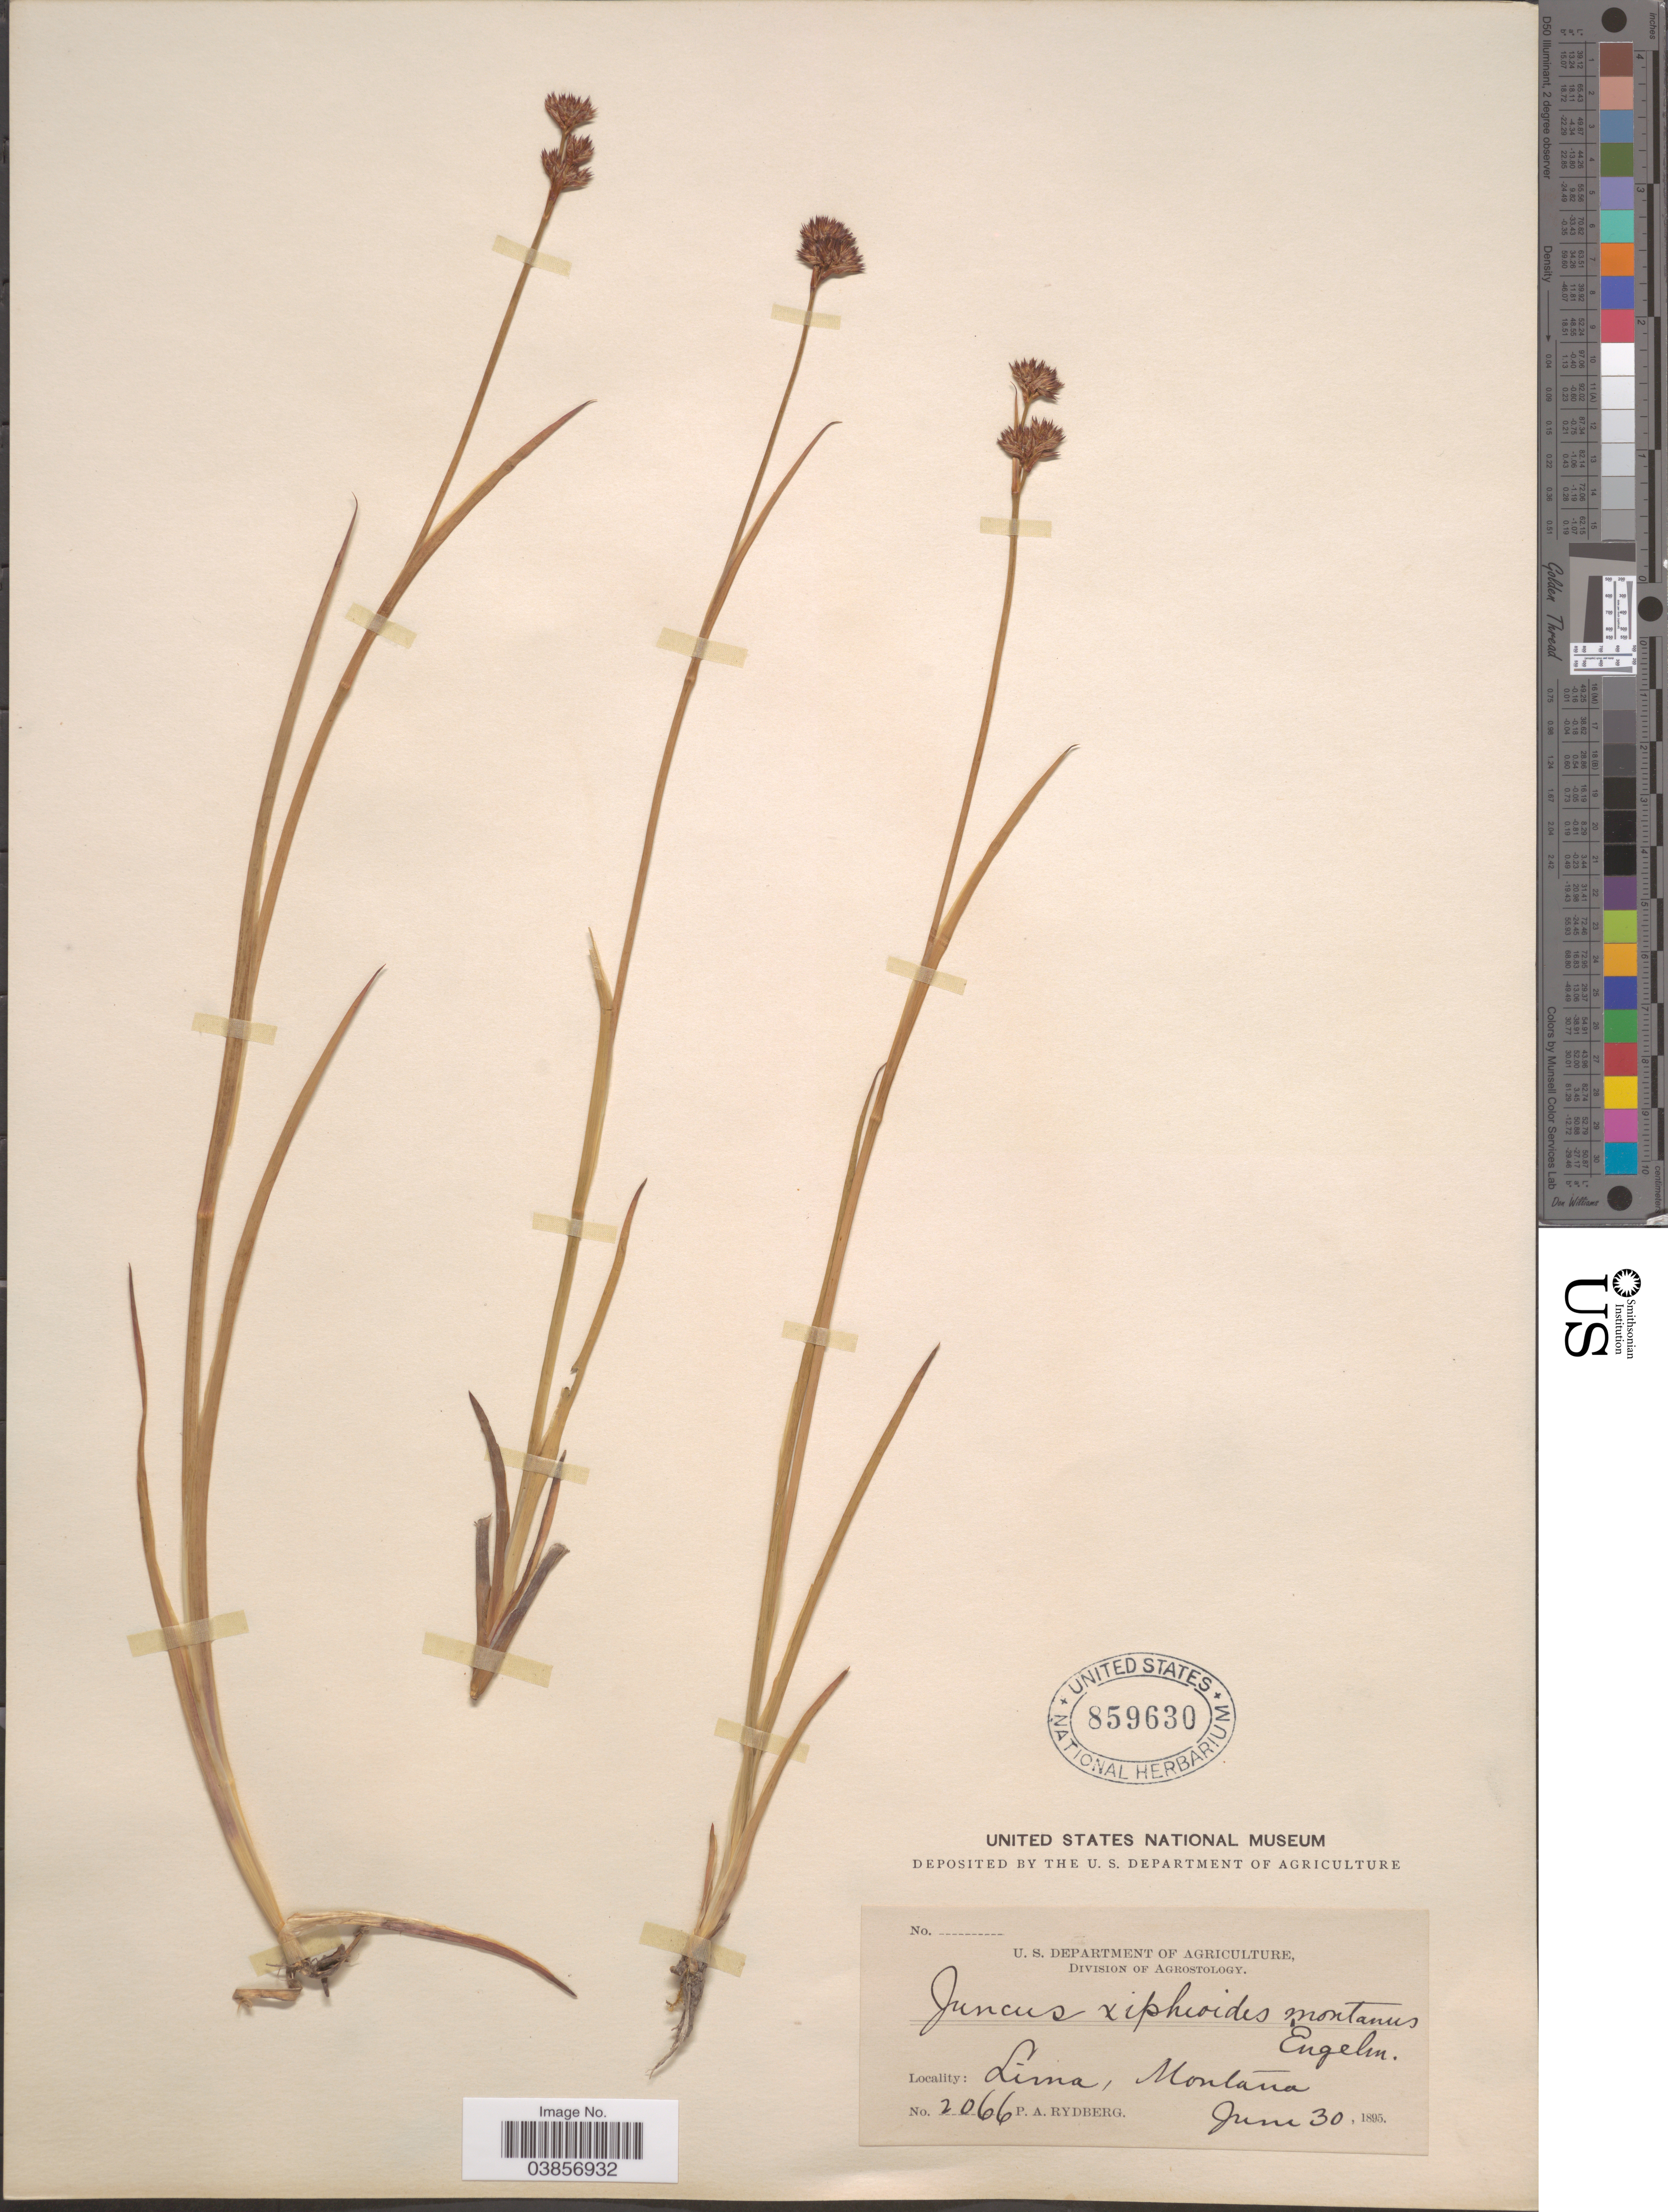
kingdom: Plantae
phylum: Tracheophyta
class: Liliopsida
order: Poales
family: Juncaceae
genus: Juncus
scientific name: Juncus saximontanus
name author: A. Nelson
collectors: P. A. Rydberg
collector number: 2066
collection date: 1895-06-30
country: United States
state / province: Montana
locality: Lima.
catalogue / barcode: US 859630